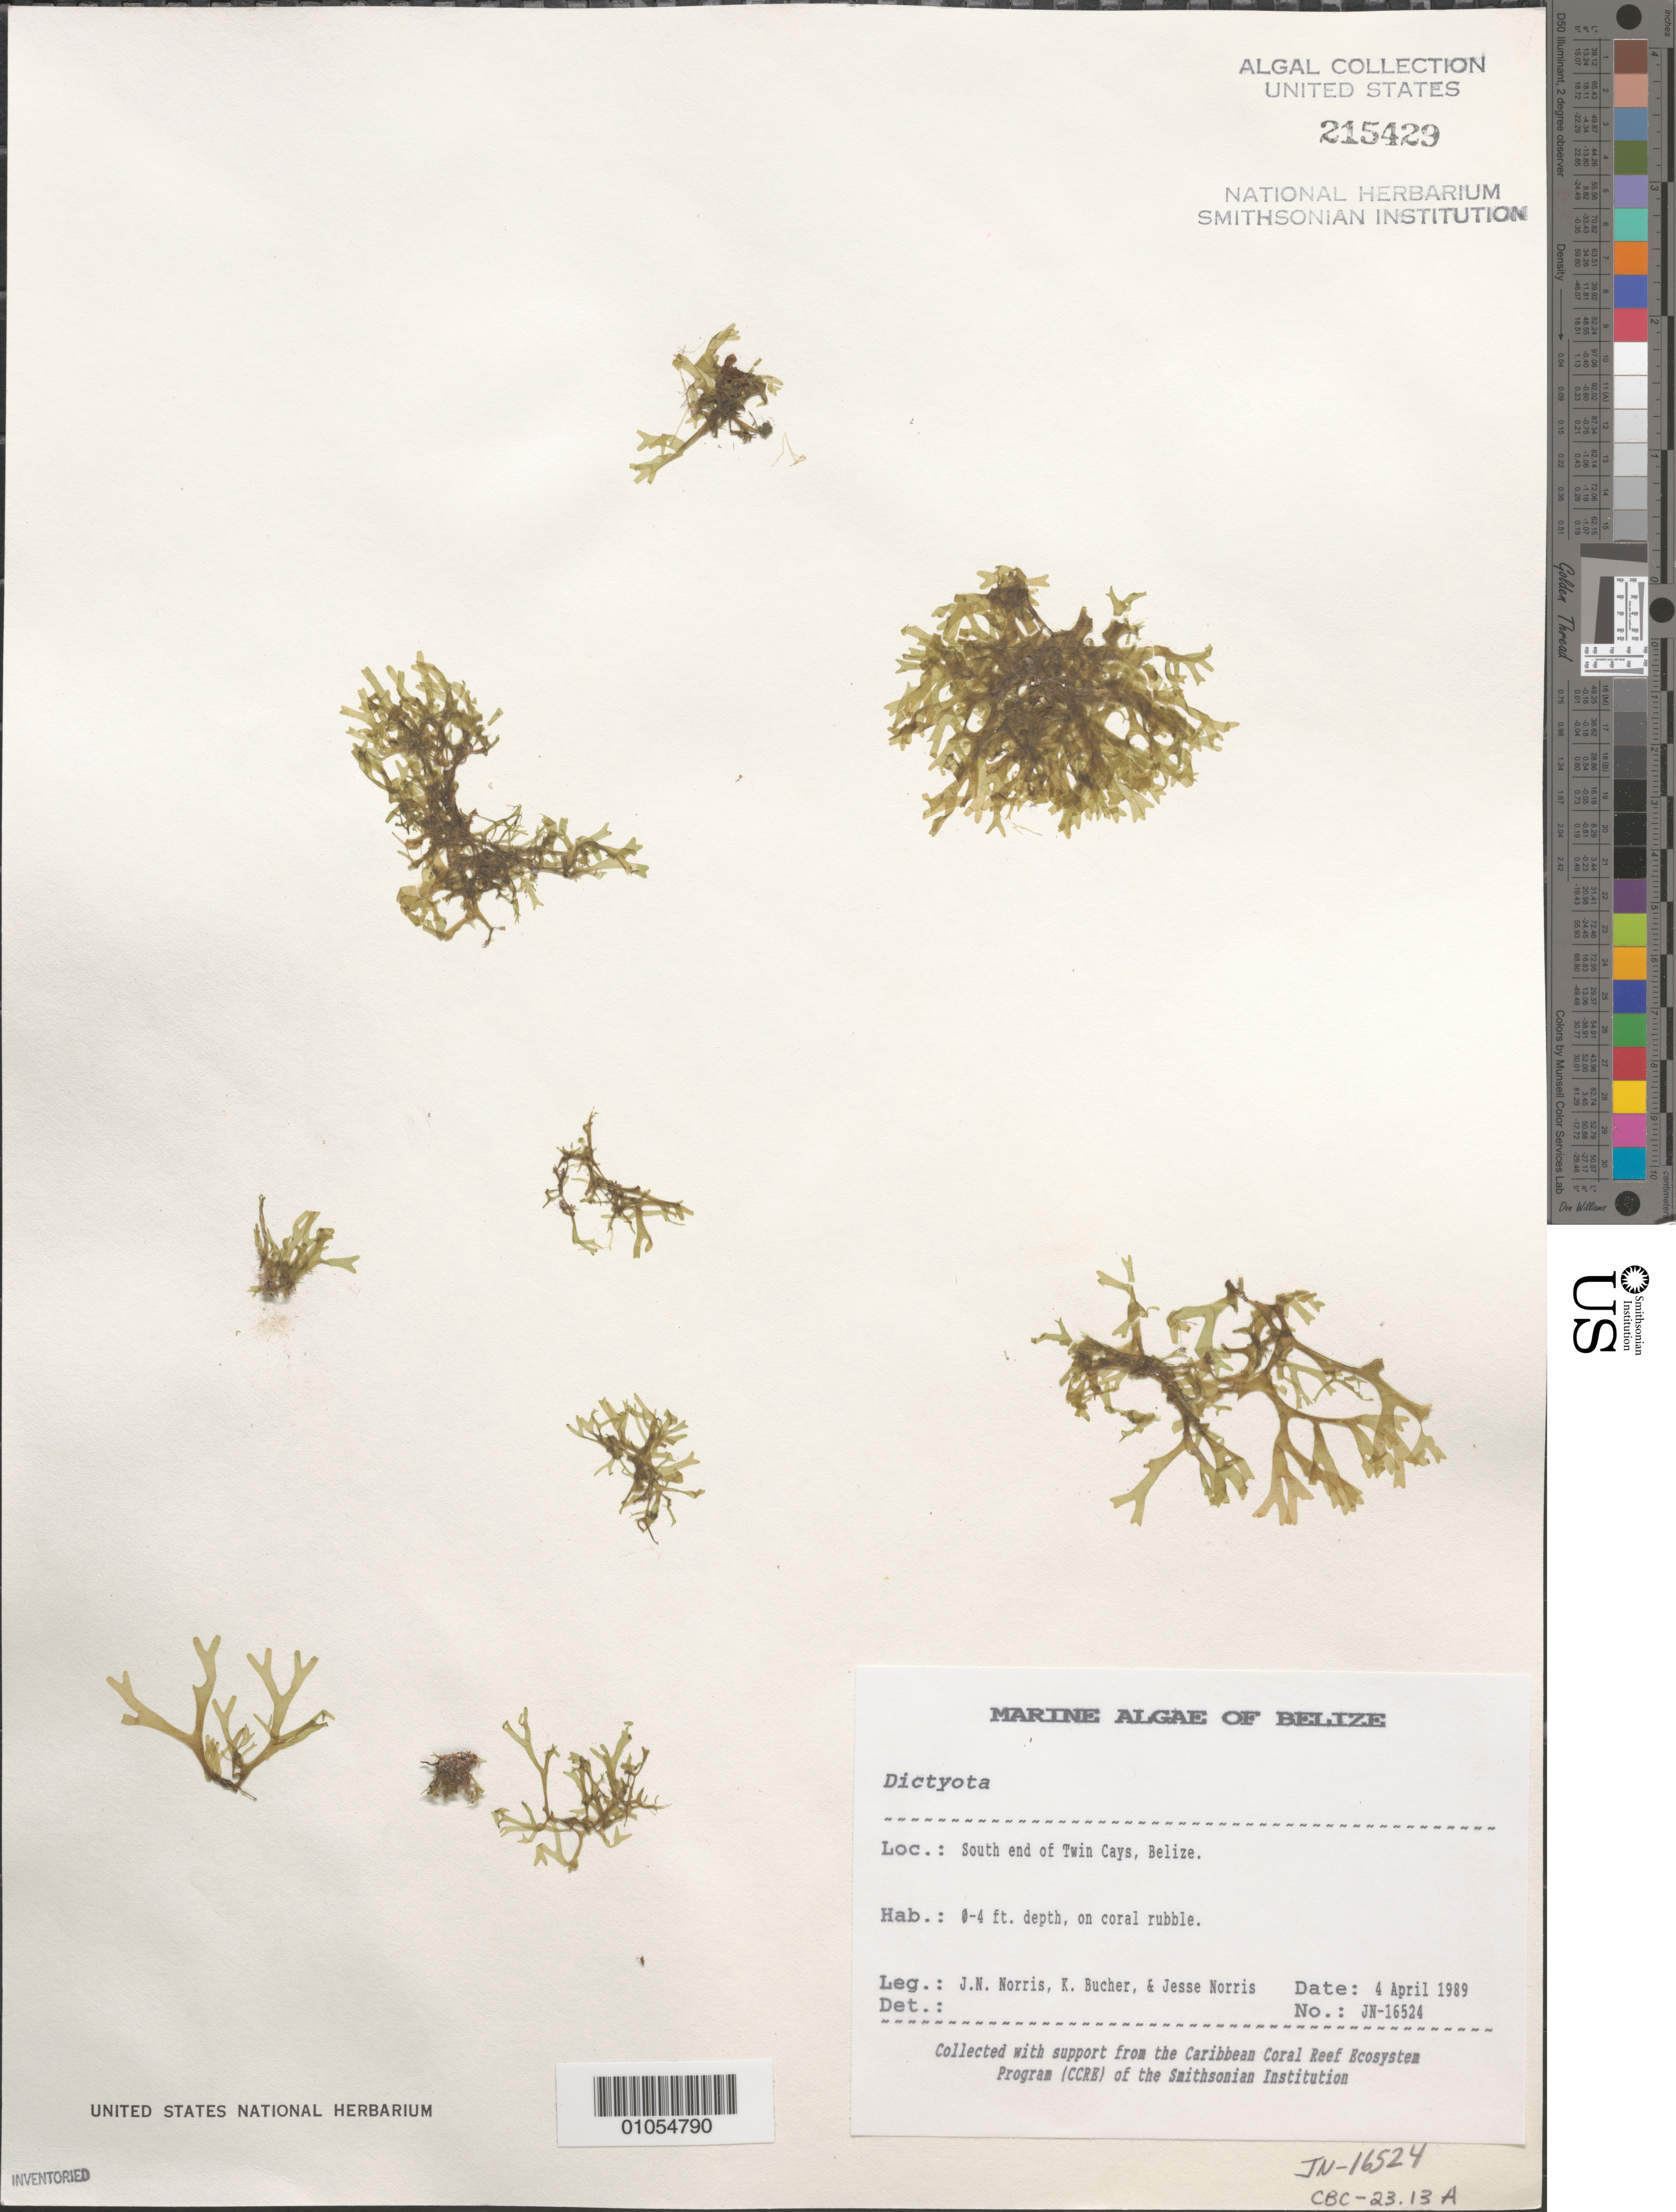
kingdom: Chromista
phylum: Ochrophyta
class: Phaeophyceae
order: Dictyotales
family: Dictyotaceae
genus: Dictyota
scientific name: Dictyota sp.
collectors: J. N. Norris, K. E. Bucher & J. A. Norris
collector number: JN-16524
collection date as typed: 04 Apr 1989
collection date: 1989-04-04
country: Belize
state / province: Stann Creek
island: Twin Cays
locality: South end of Twin Cays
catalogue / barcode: US 215429